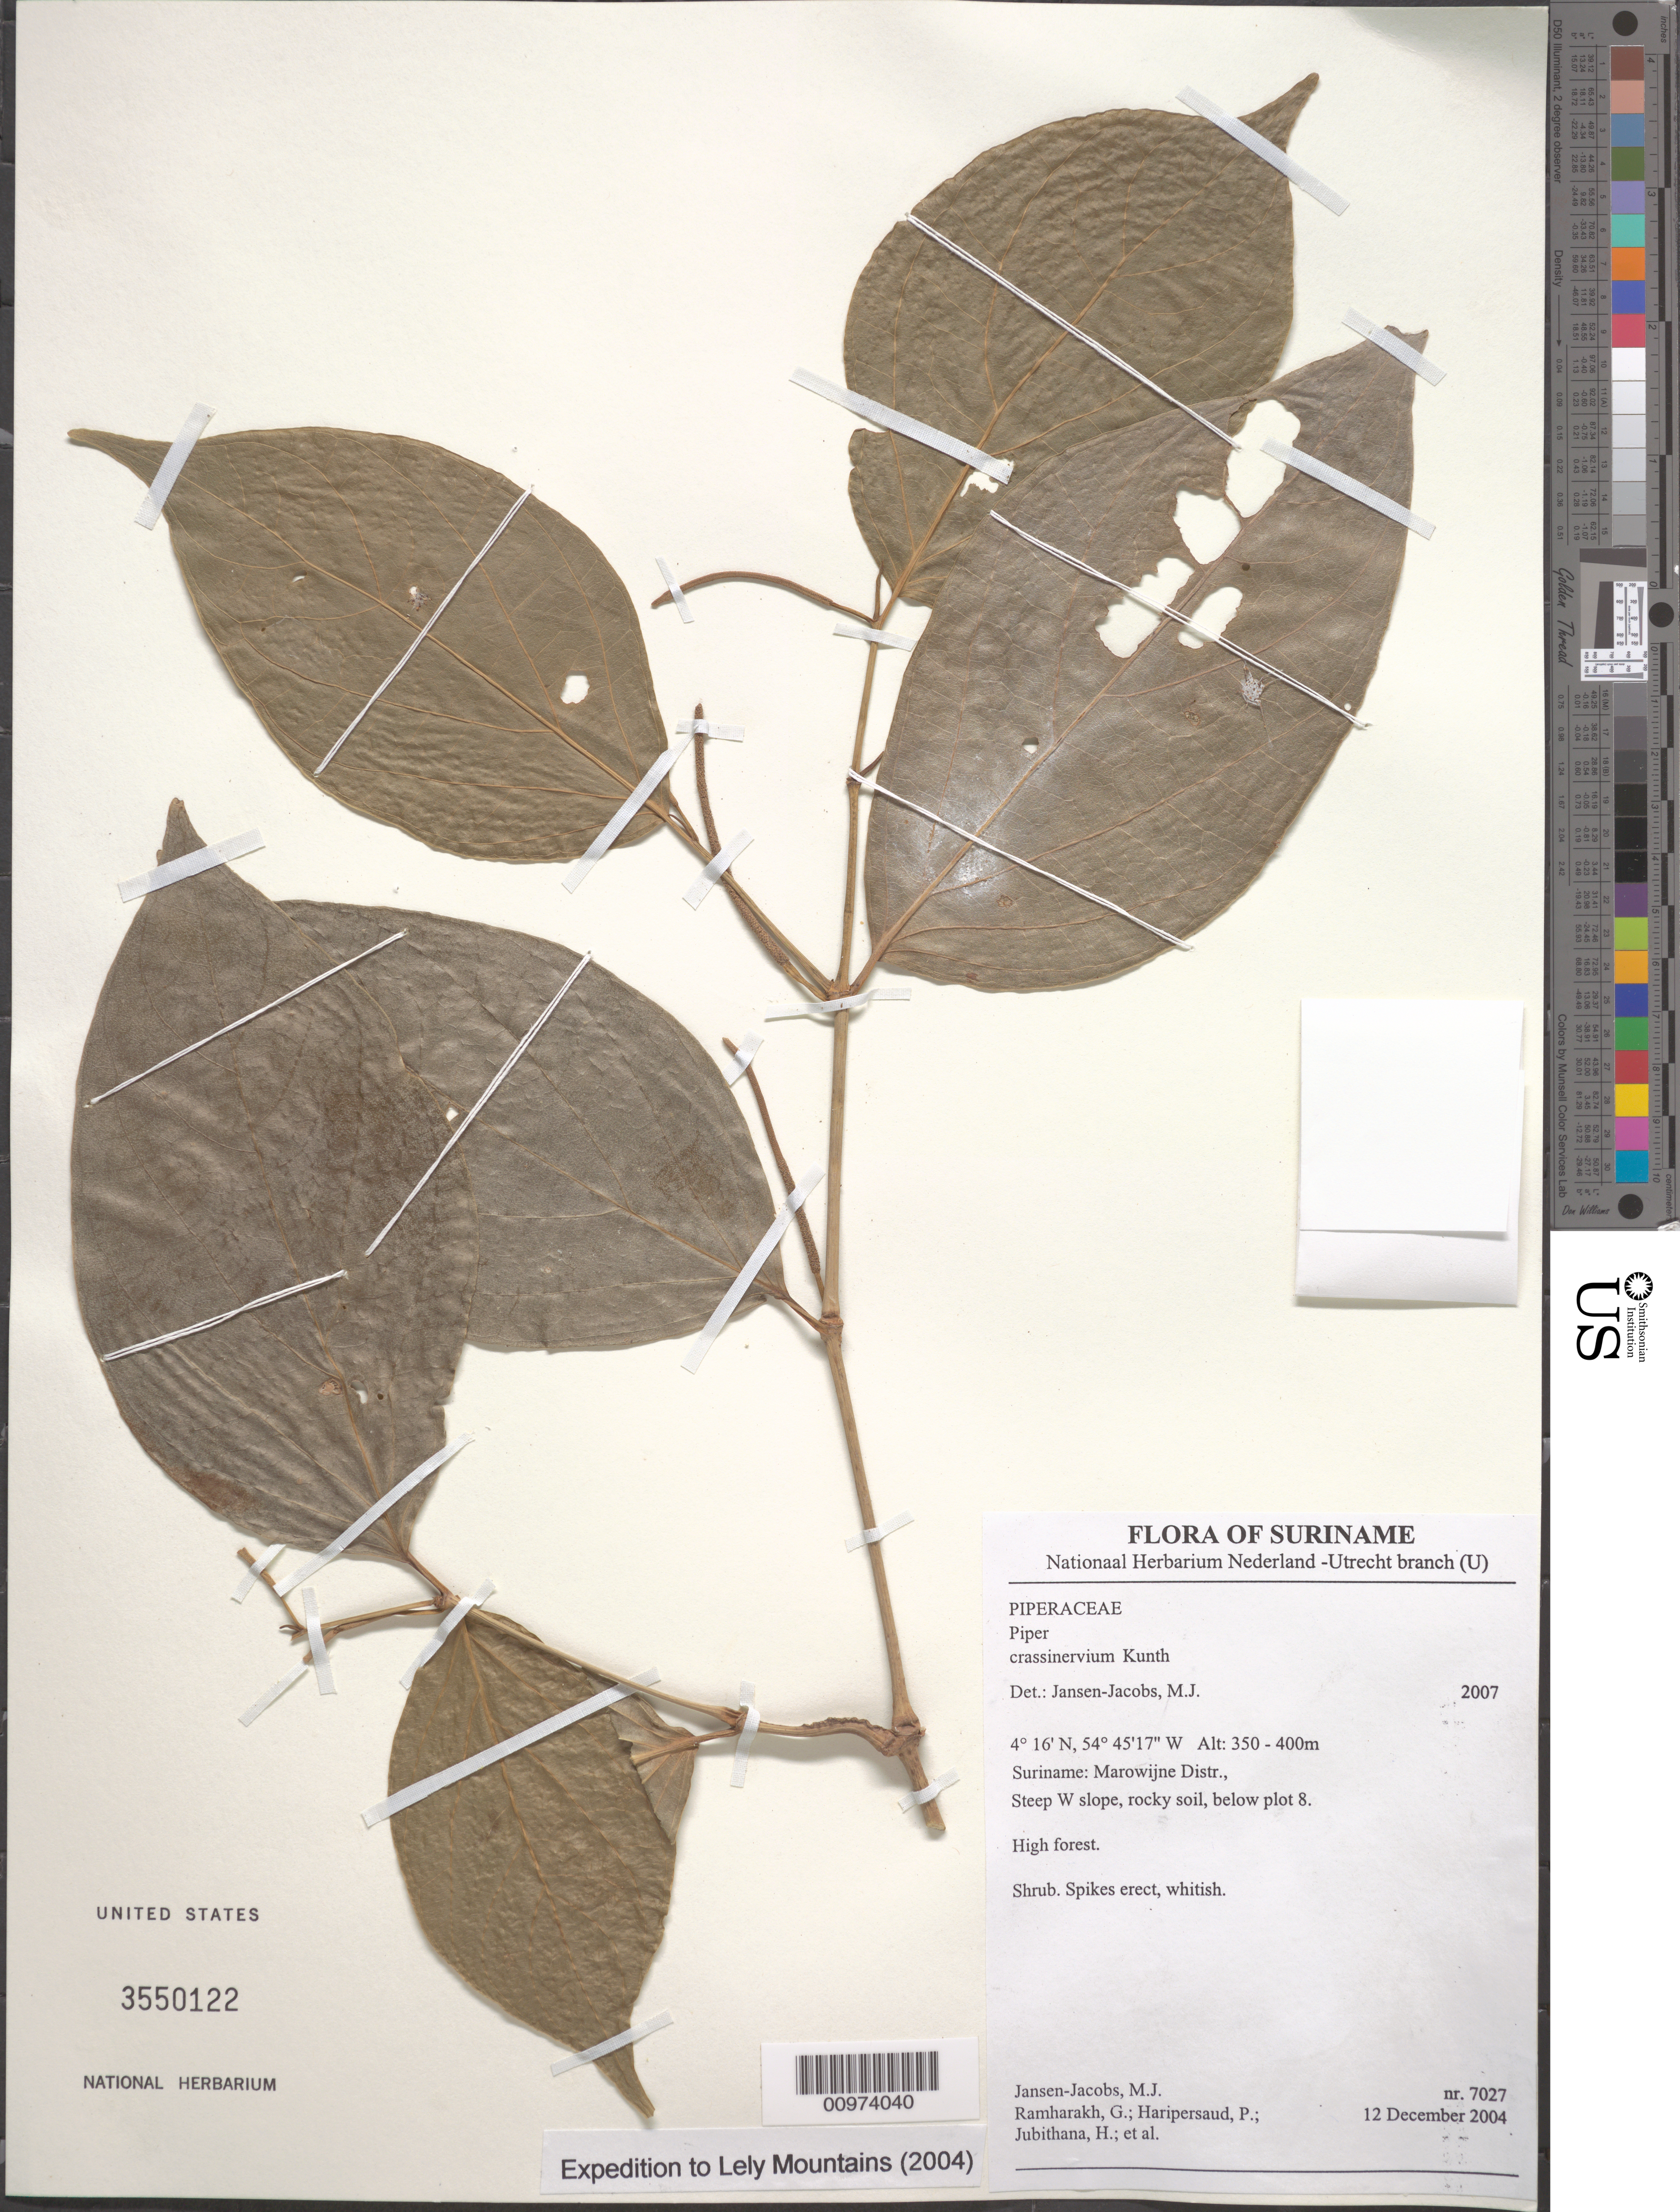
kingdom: Plantae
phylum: Tracheophyta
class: Magnoliopsida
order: Piperales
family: Piperaceae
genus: Piper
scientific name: Piper crassinervium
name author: Kunth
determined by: Jansen-Jacobs, M. J., (U), Nationaal Herbarium Nederland, Utrecht University branch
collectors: M. J. Jansen-Jacobs et al.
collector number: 7027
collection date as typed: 12-Dec-04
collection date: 2004-12-12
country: Suriname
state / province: Marowijne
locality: Marowijne Distr., steep W slope, plot 8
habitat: Rocky soil. High forest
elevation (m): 350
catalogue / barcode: US 3550122